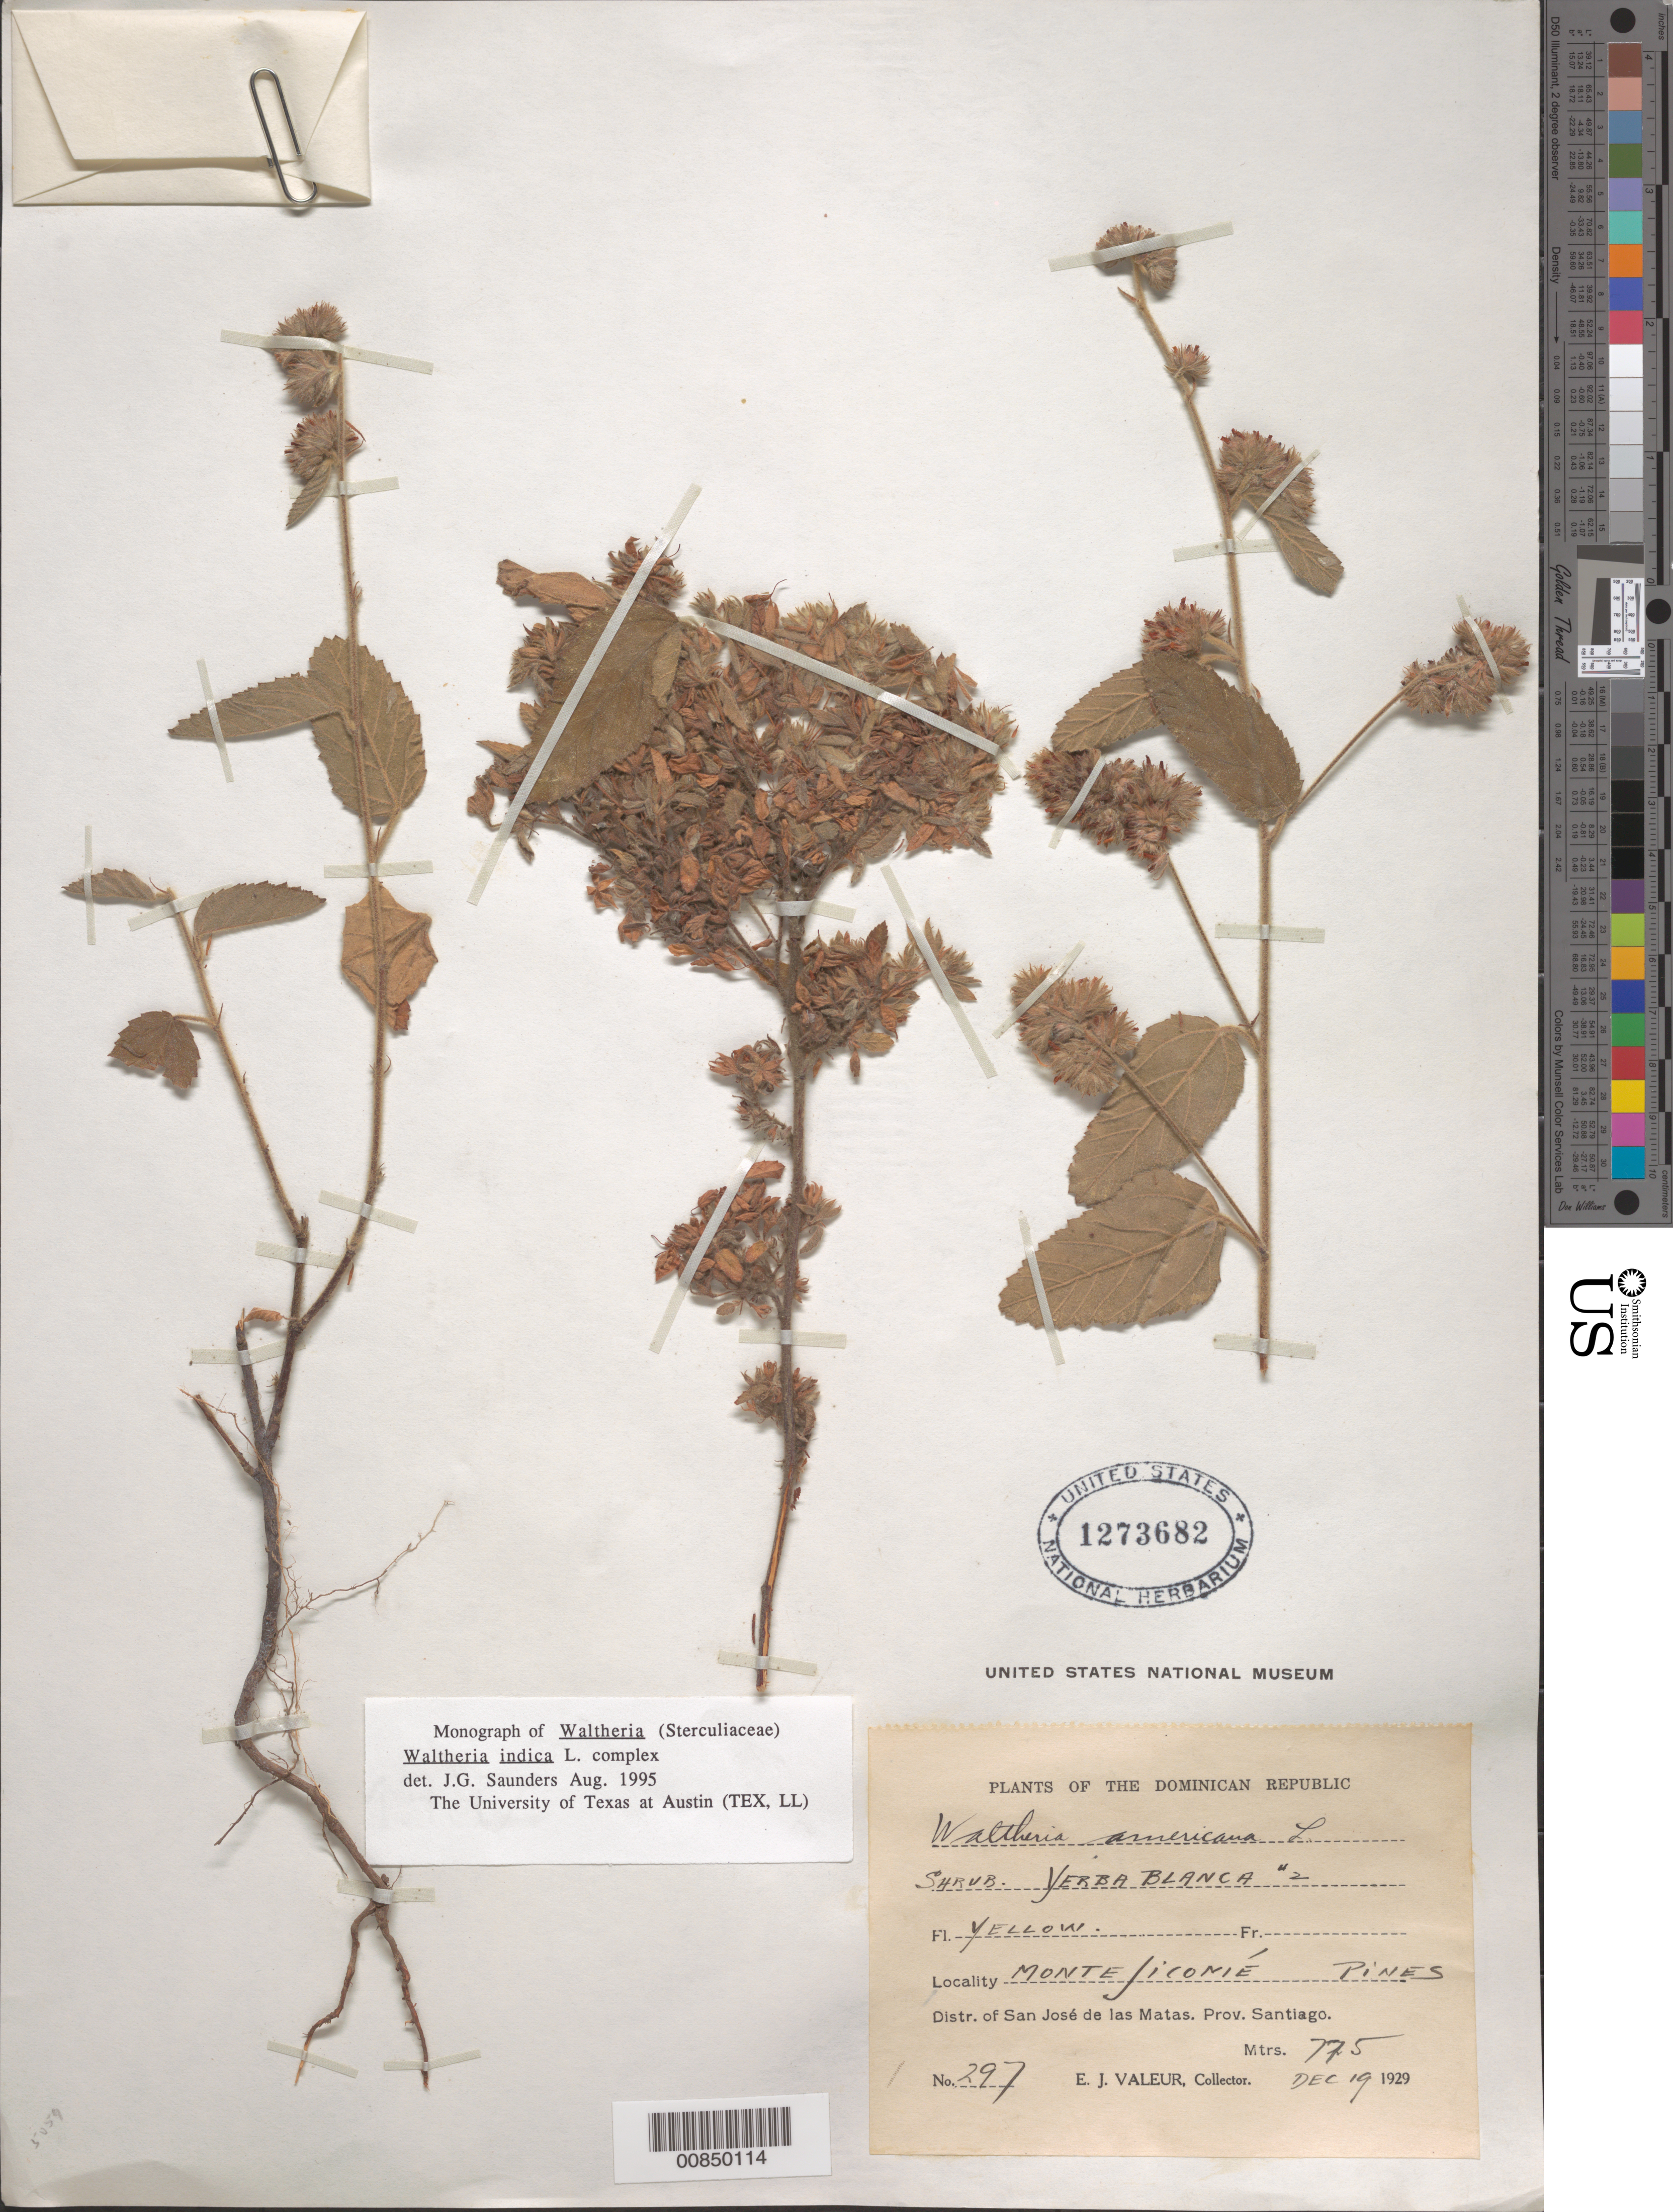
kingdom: Plantae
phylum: Tracheophyta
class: Magnoliopsida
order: Malvales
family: Malvaceae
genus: Waltheria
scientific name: Waltheria indica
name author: L.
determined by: Saunders, J. G.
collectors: E. Valeur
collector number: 297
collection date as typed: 19 Dec 1929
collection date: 1929-12-19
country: Dominican Republic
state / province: Santiago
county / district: San José de las Matas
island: Hispaniola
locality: Monte Jicomé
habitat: Pines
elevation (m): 775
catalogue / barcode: US 1273682